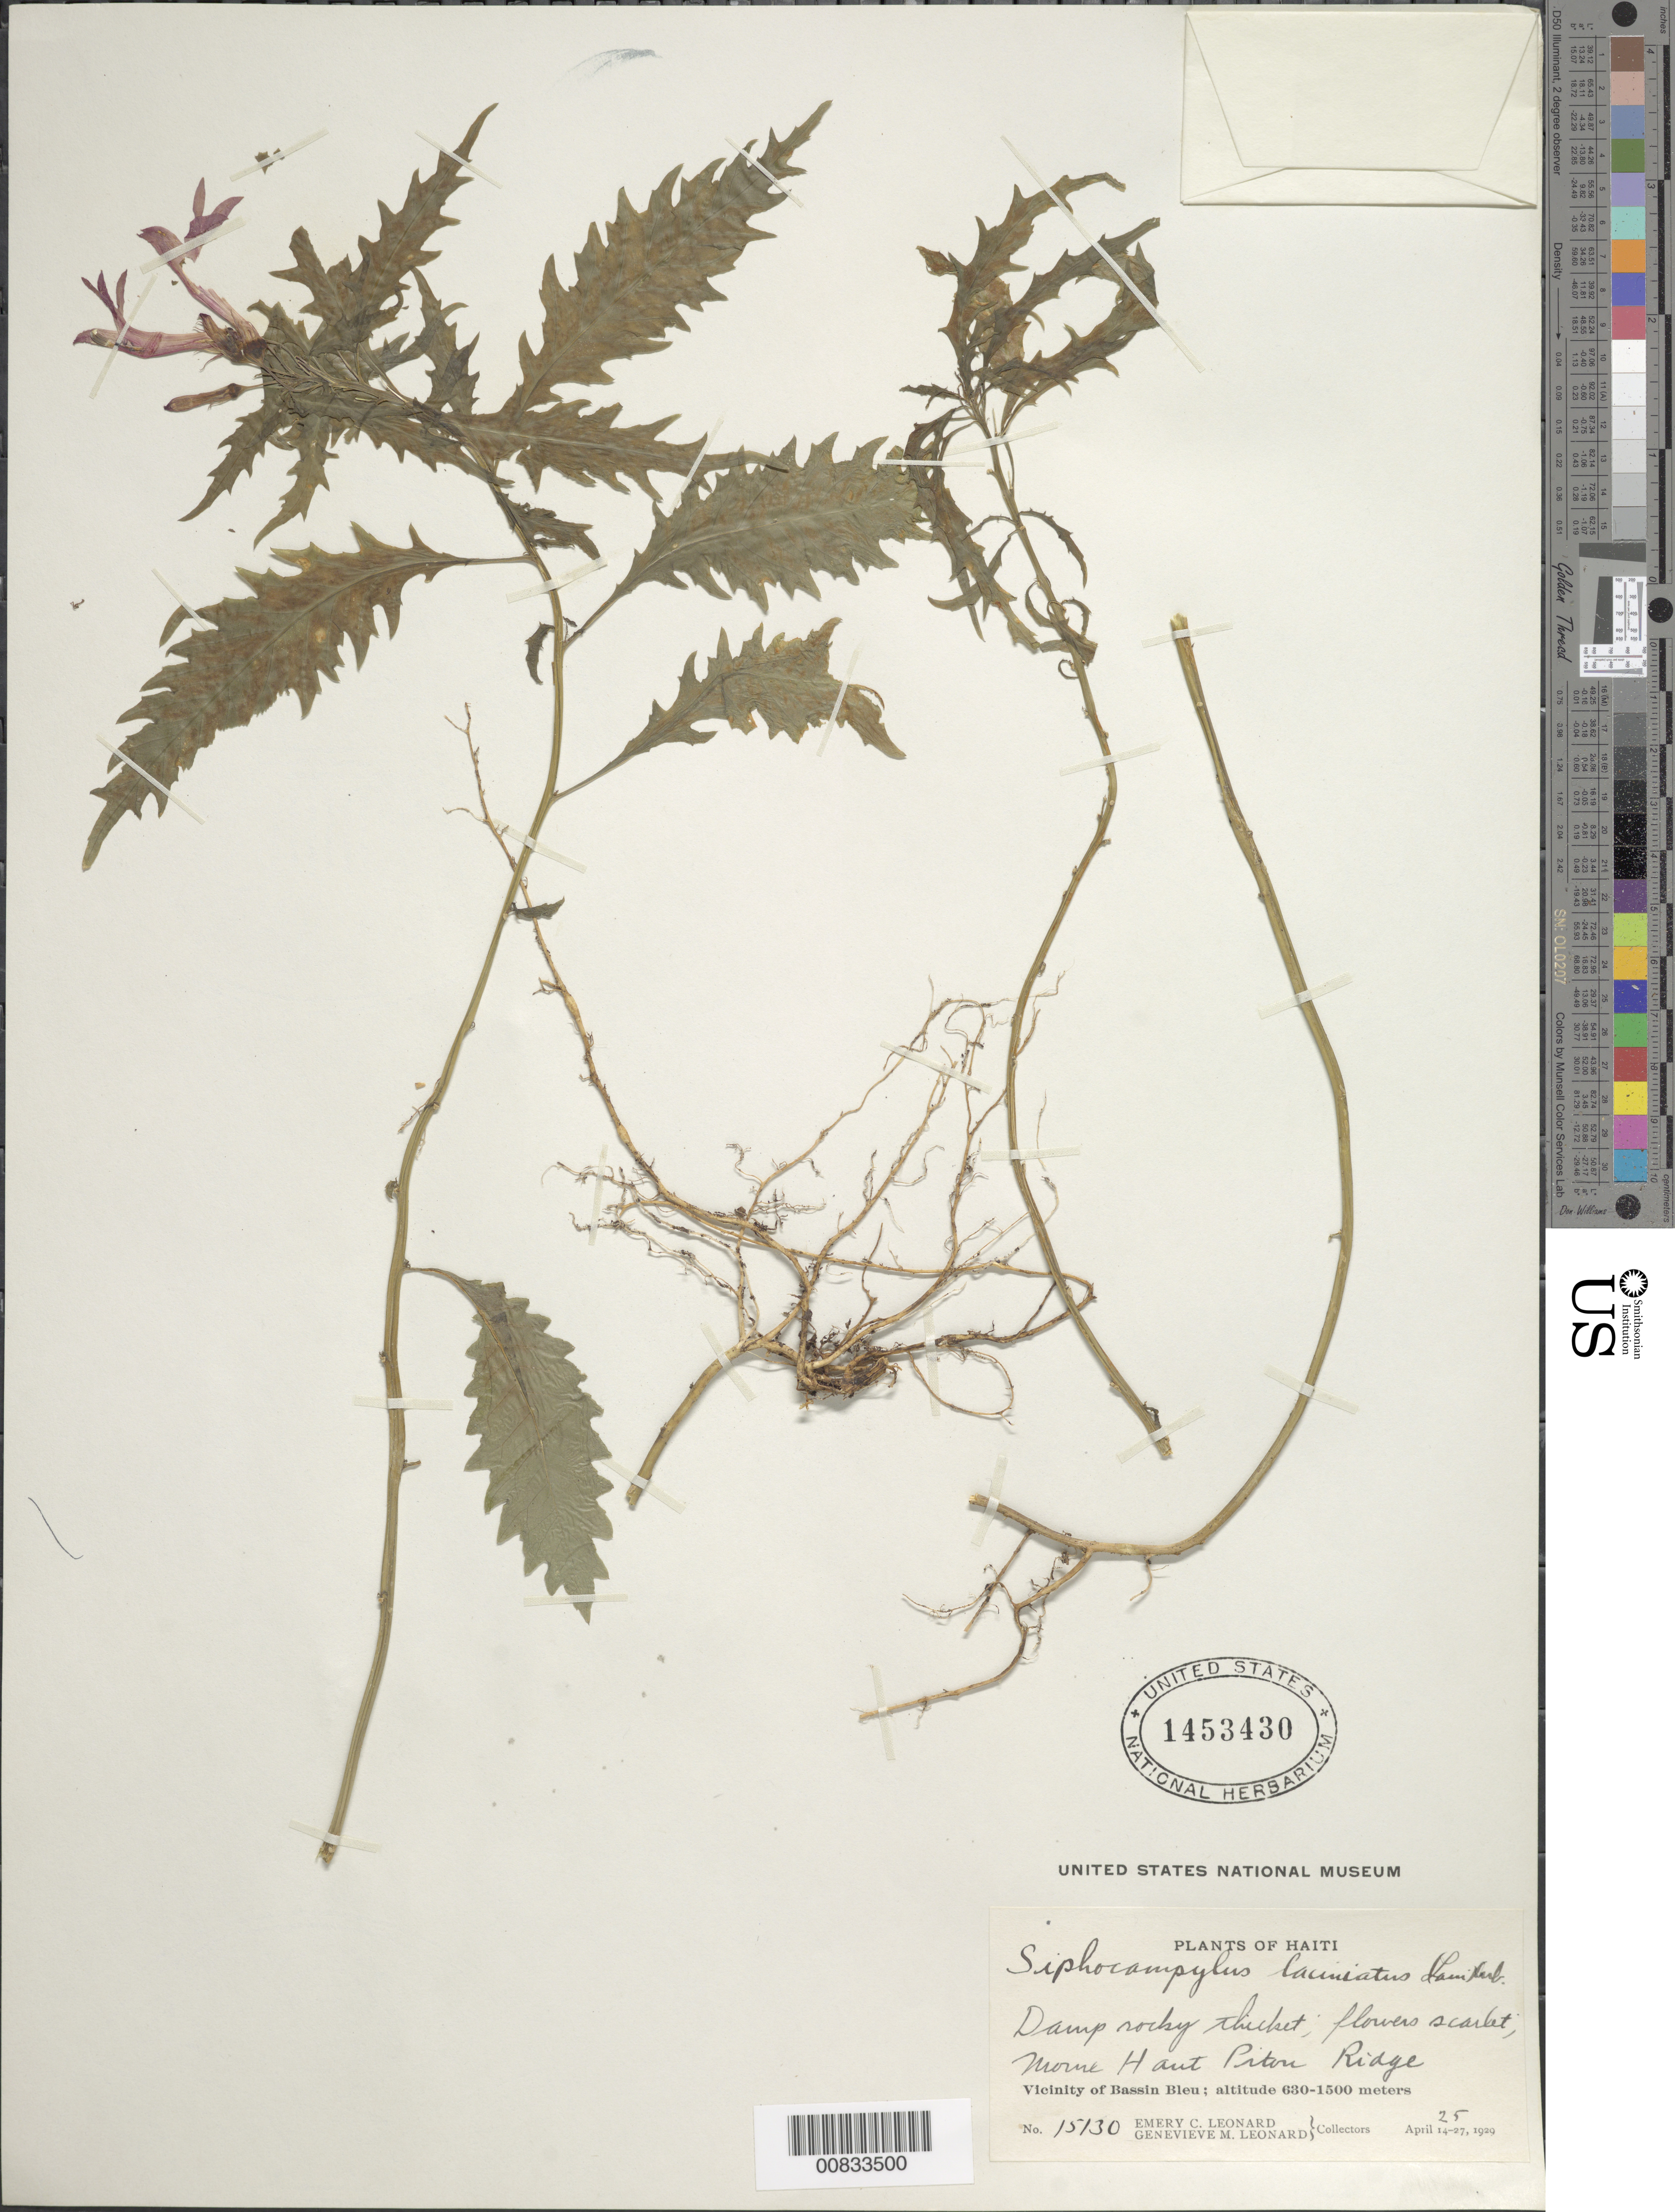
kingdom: Plantae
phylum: Tracheophyta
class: Magnoliopsida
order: Asterales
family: Campanulaceae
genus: Siphocampylus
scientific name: Siphocampylus laciniatus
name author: Urb.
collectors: E. C. Leonard & G. M. Leonard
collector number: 15130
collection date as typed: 25 Apr 1929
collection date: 1929-04-25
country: Haiti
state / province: Nord-Ouest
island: Hispaniola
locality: Vicinity of Bassin Bleu, Morne Haut Piton Ridge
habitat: Damp rocky thicket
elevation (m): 630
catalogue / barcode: US 1453430